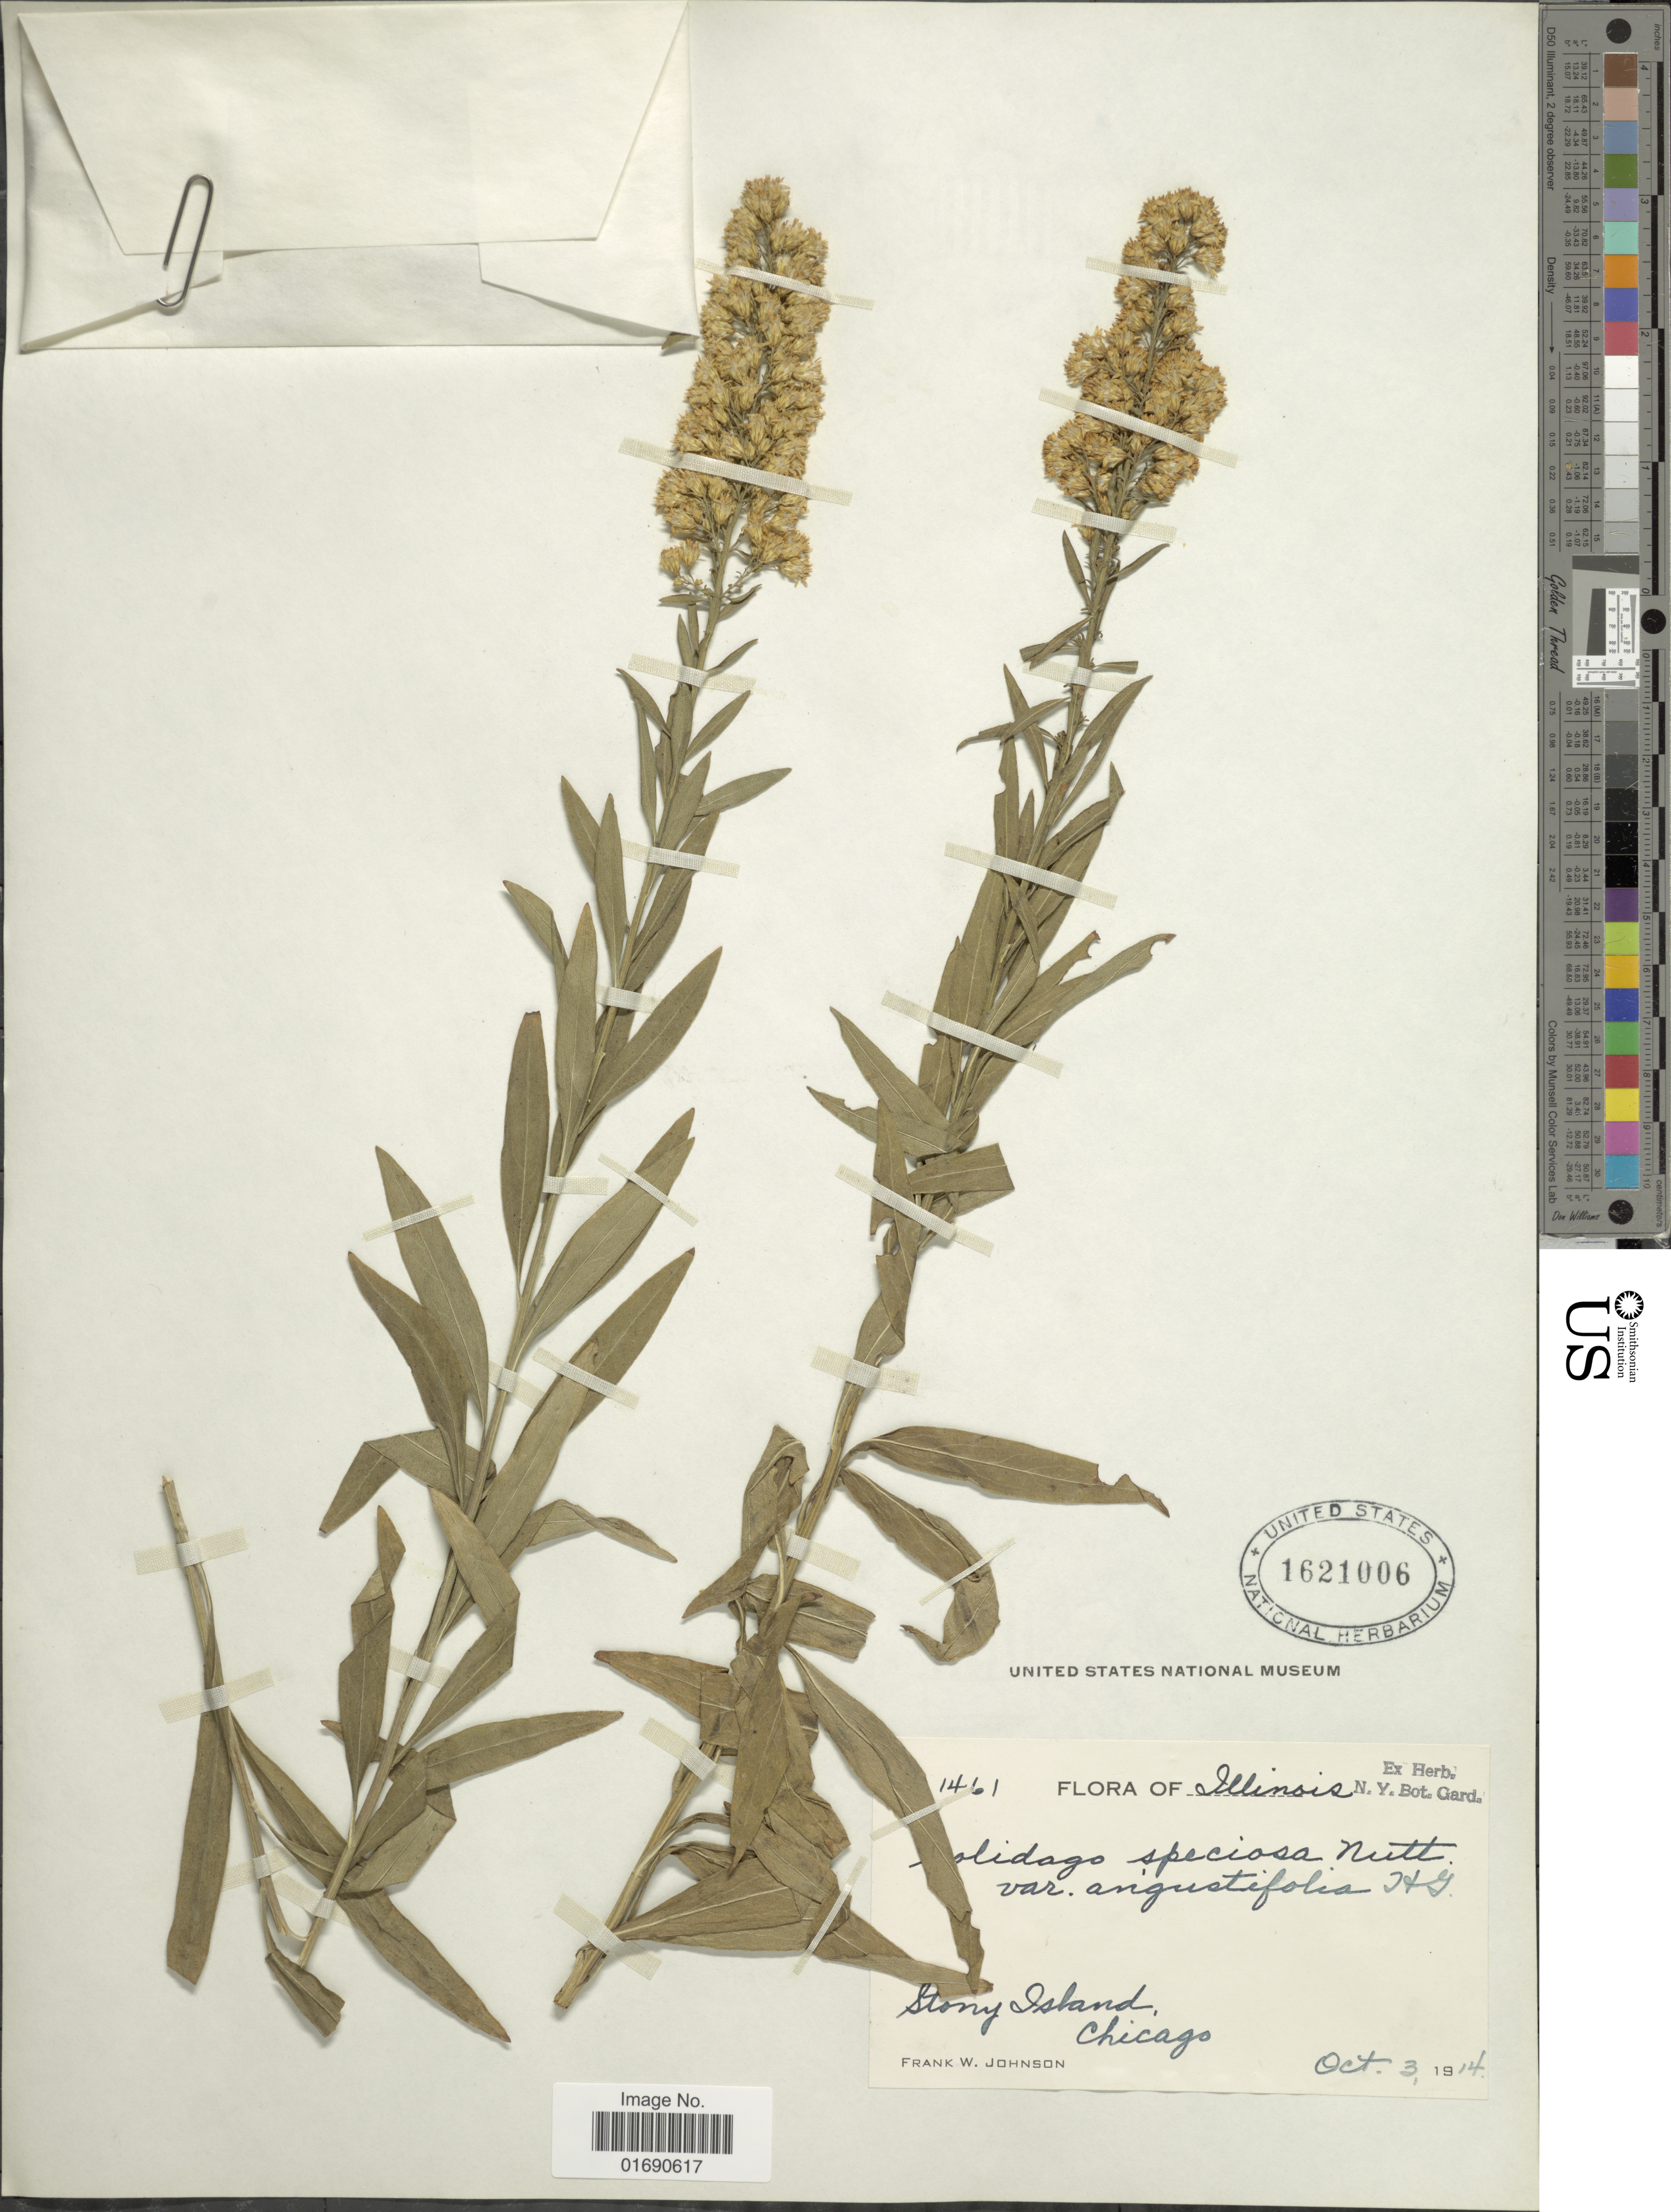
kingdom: Plantae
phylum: Tracheophyta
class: Magnoliopsida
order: Asterales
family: Asteraceae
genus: Solidago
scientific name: Solidago speciosa var. angustata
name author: Torr. & A. Gray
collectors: F. W. Johnson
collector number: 1461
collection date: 1914-10-03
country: United States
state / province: Illinois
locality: Stony Island, Chicago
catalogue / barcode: US 1621006